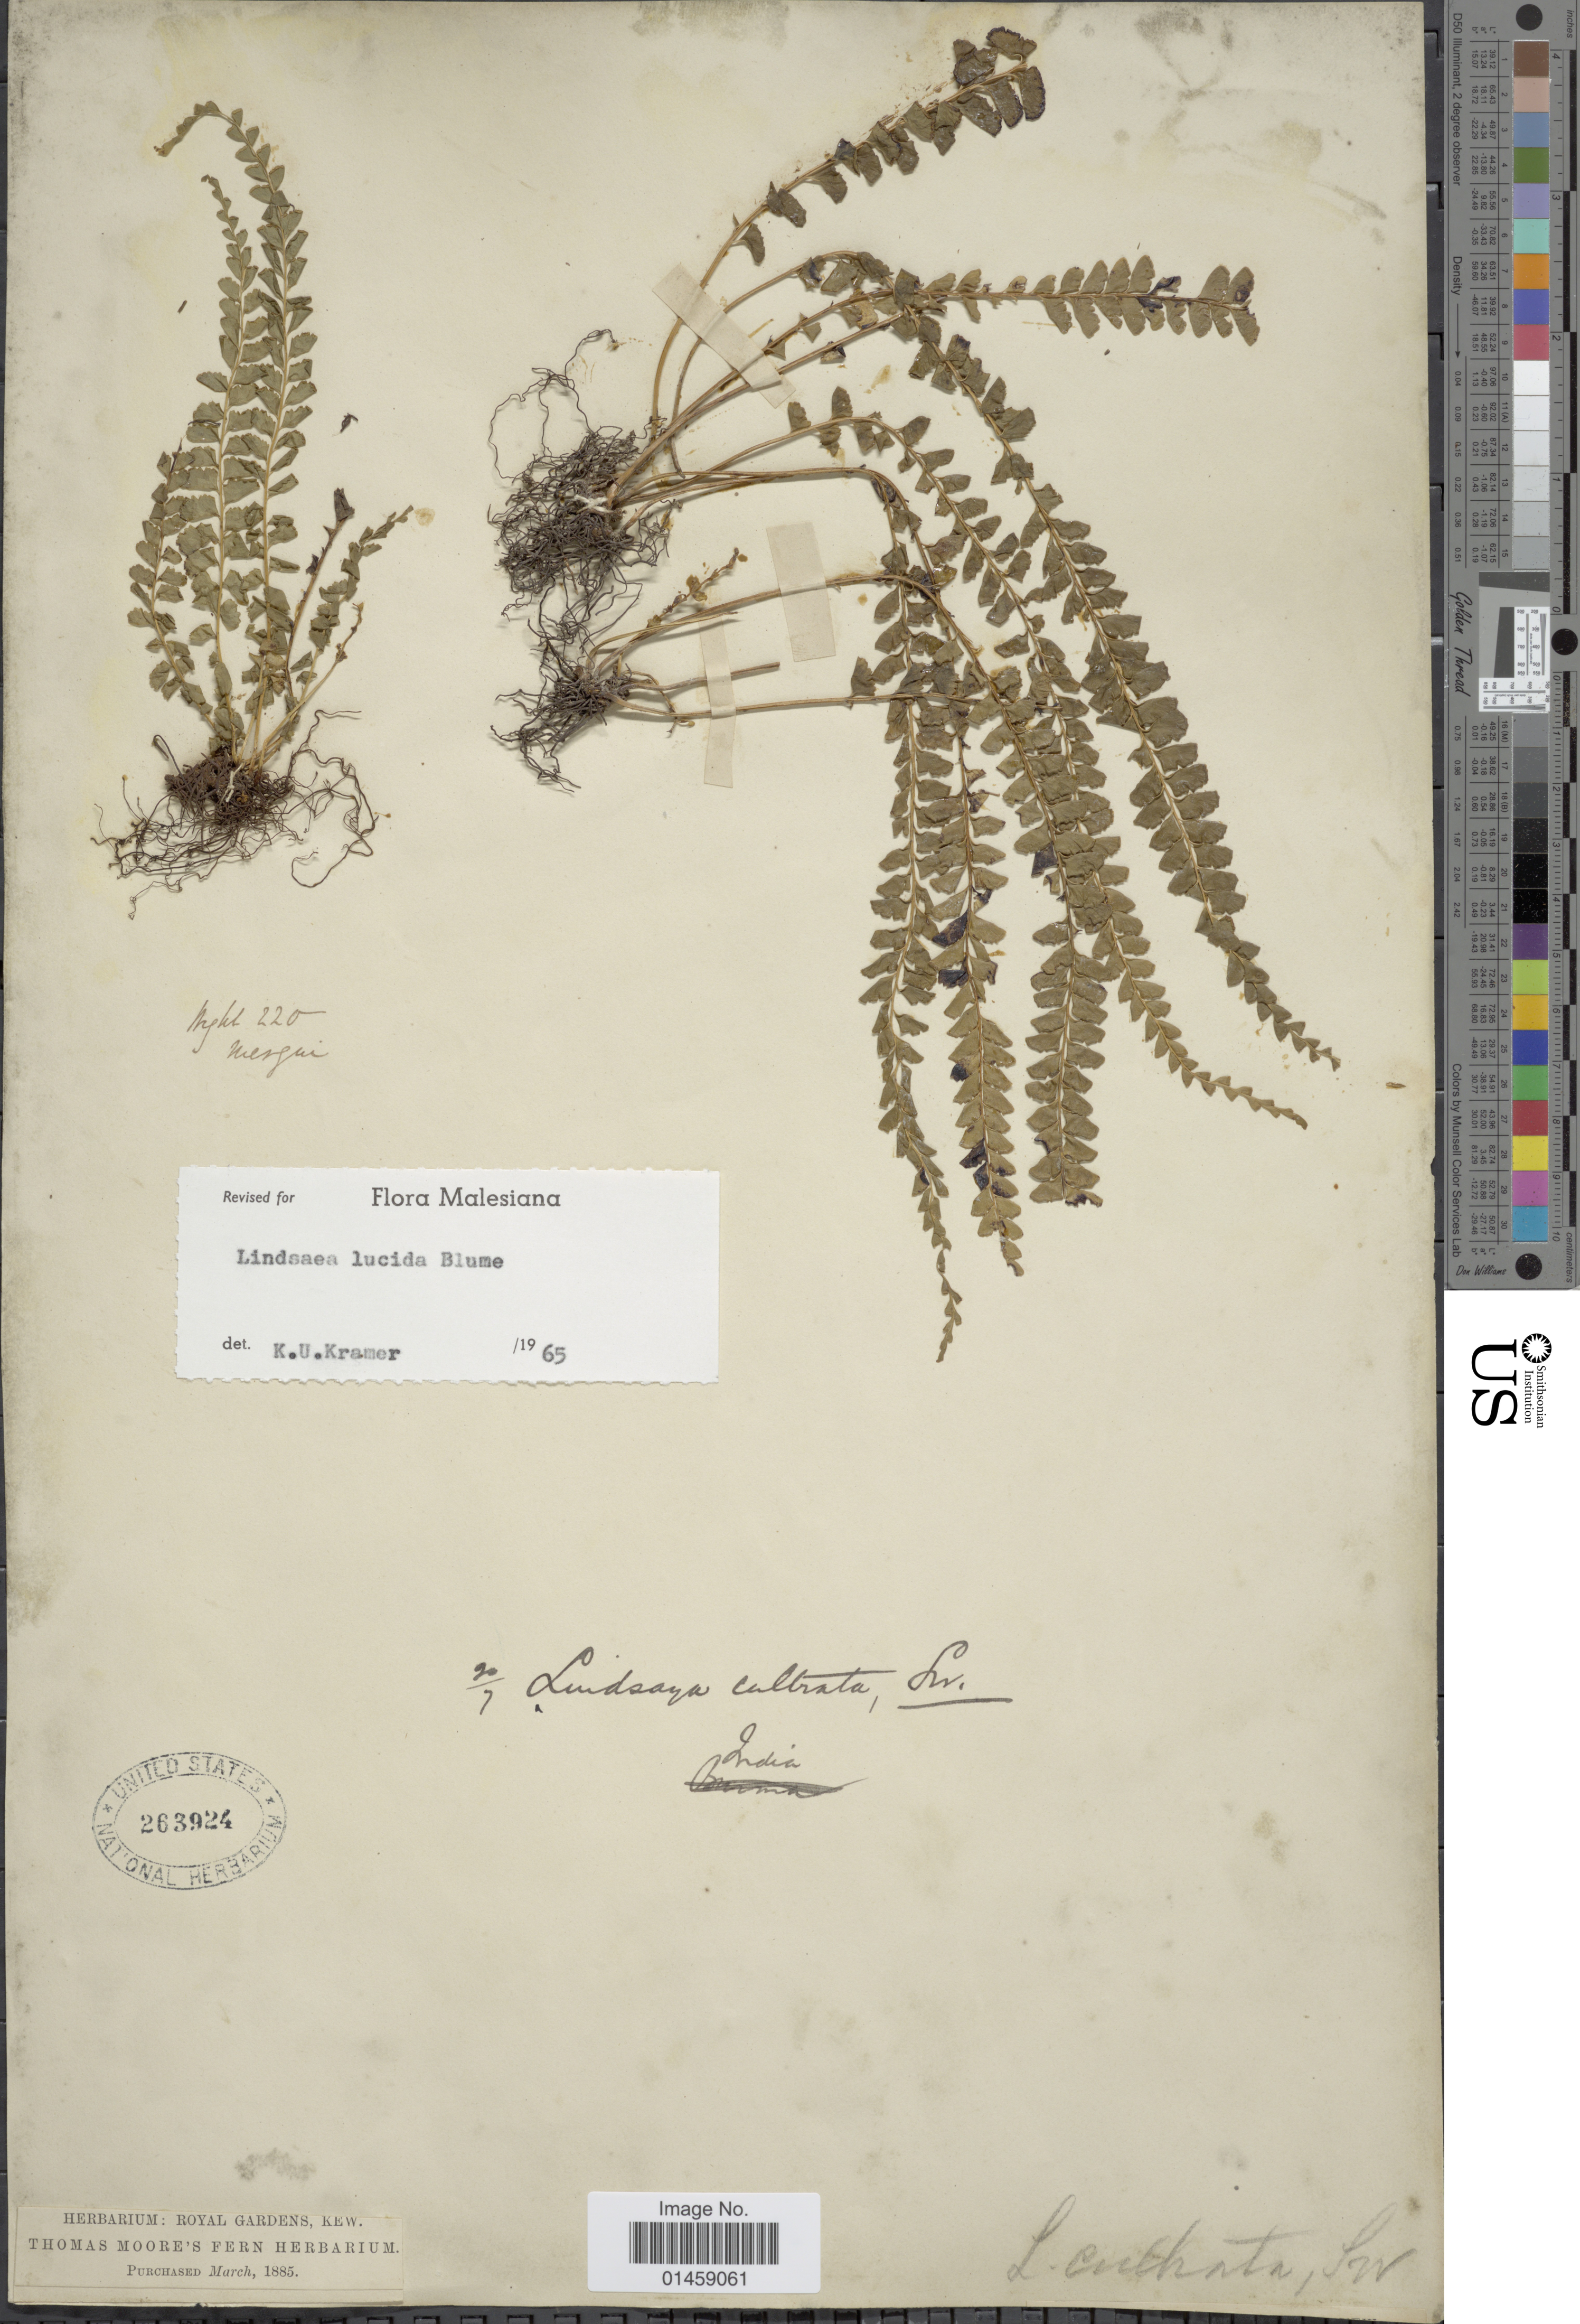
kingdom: Plantae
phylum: Tracheophyta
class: Polypodiopsida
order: Polypodiales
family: Lindsaeaceae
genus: Lindsaea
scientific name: Lindsaea lucida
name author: Blume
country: India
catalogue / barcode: US 263924